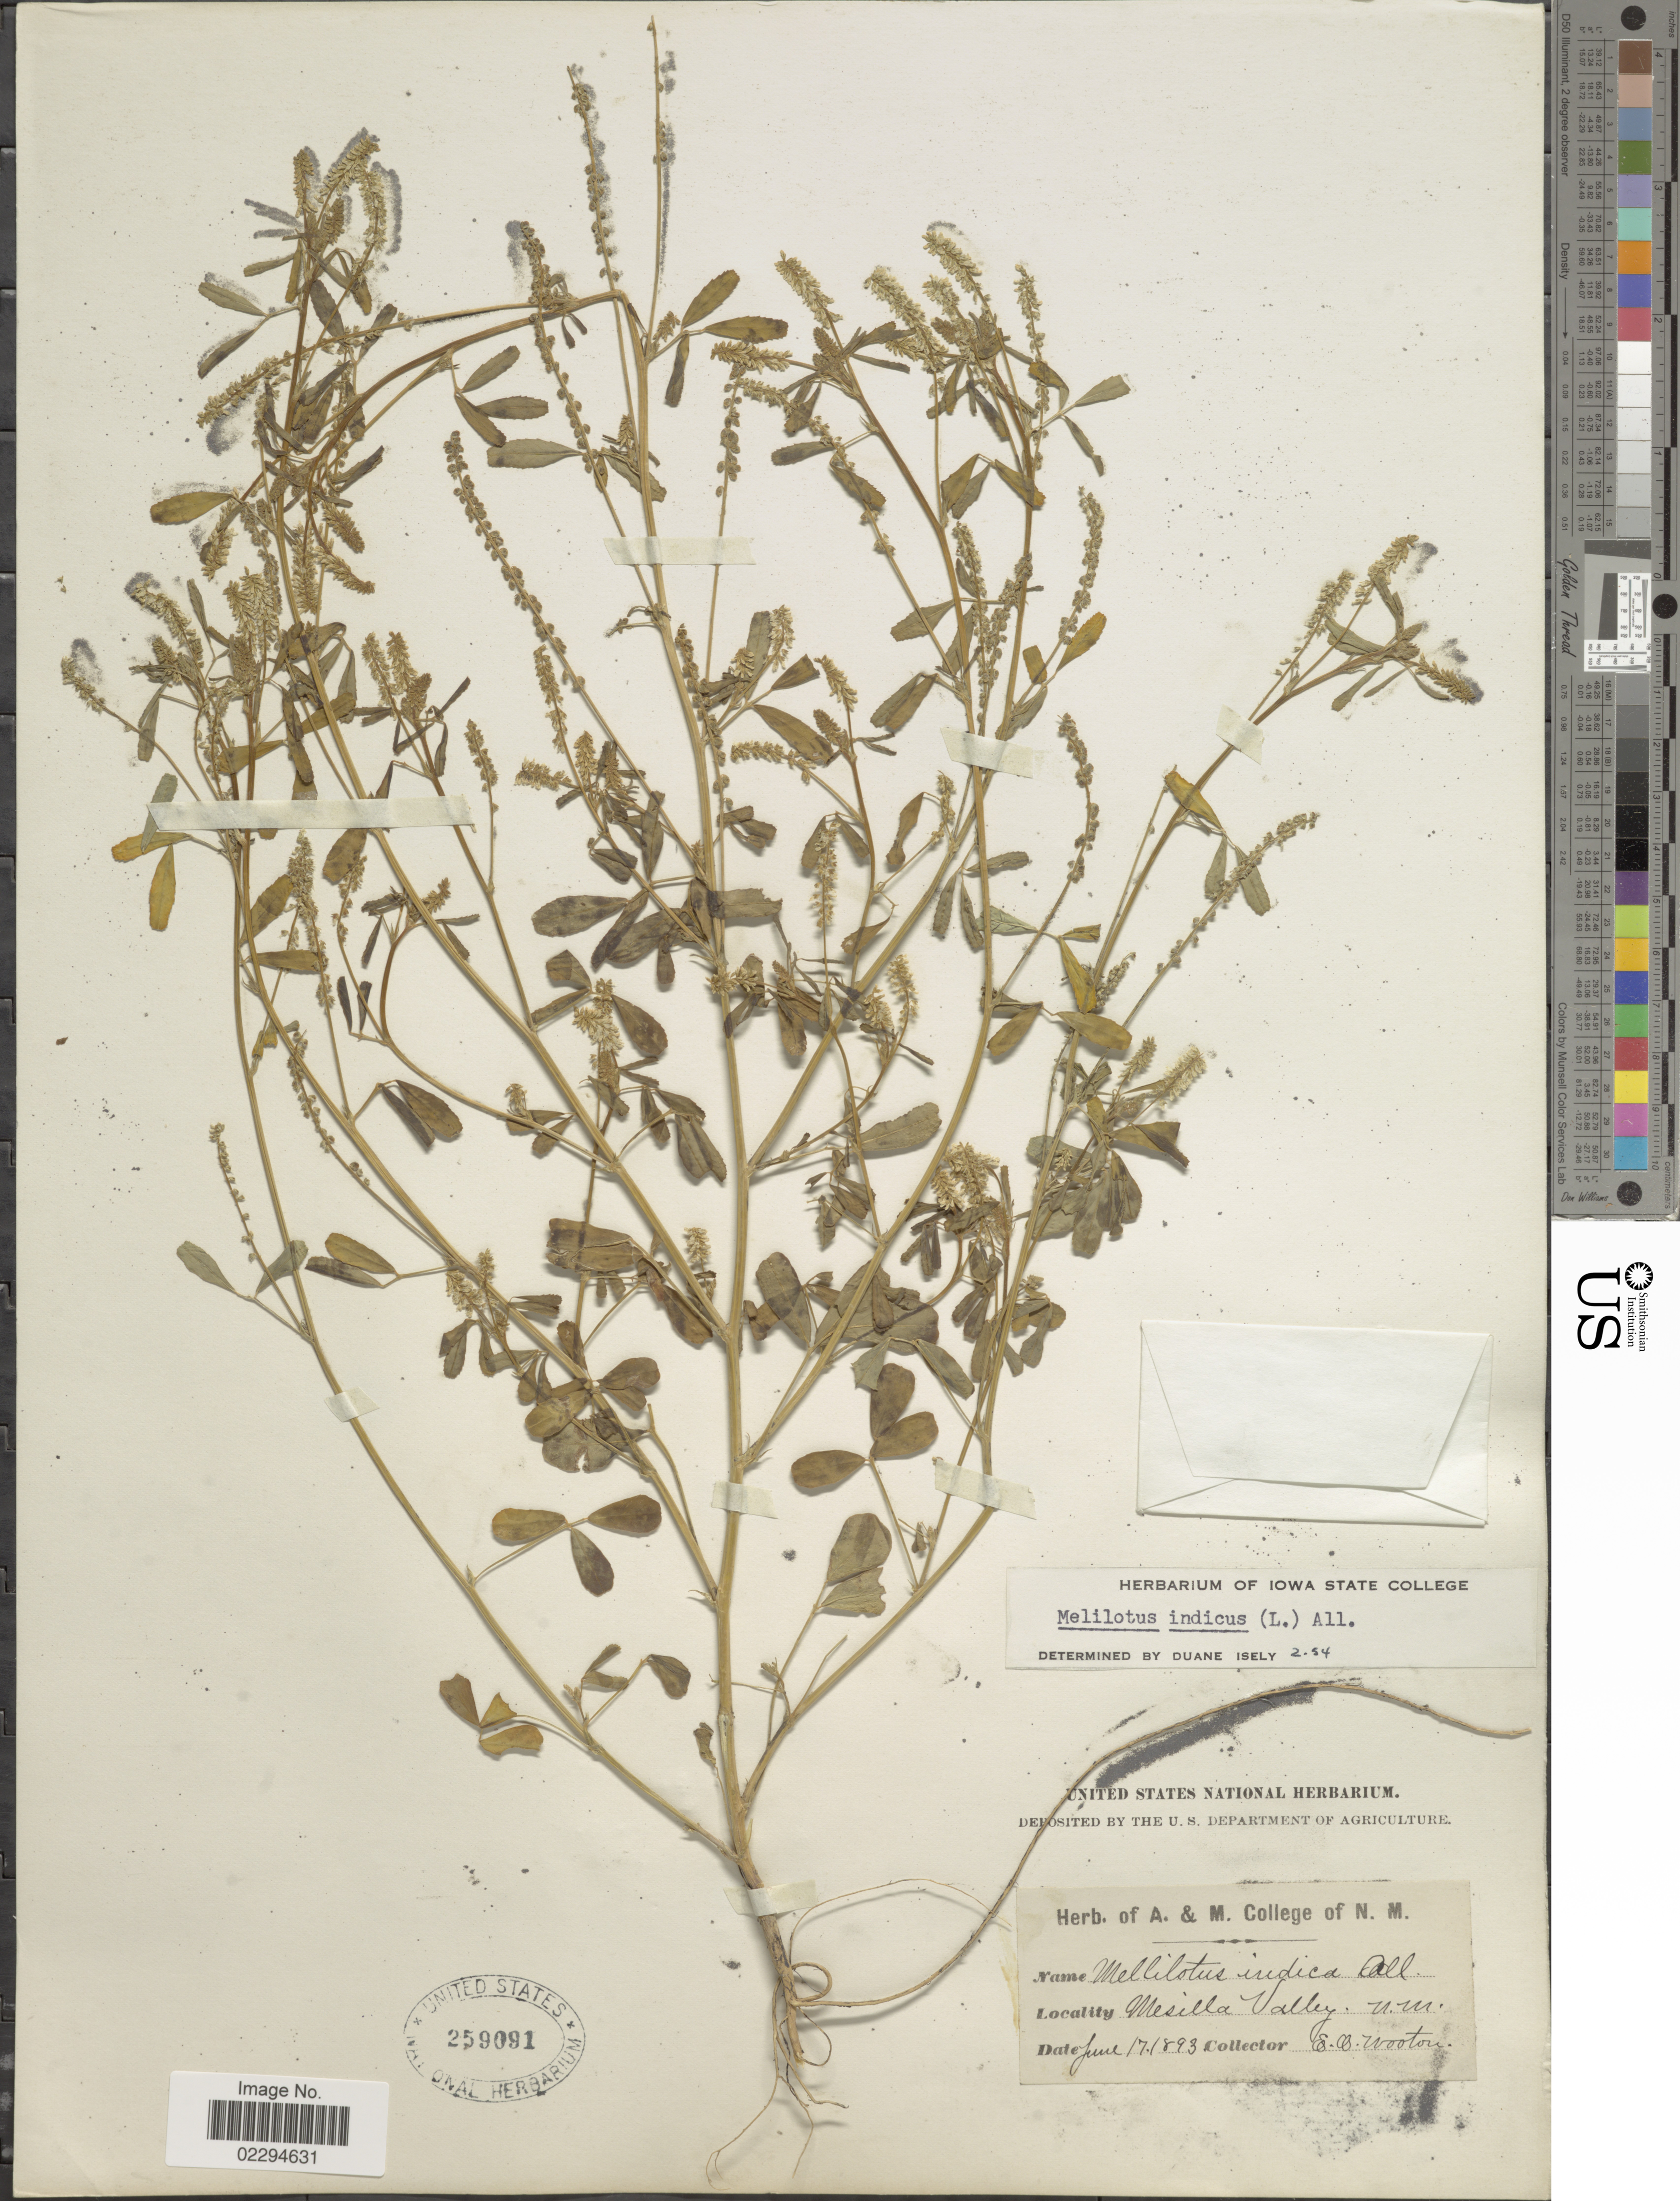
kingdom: Plantae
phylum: Tracheophyta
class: Magnoliopsida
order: Fabales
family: Fabaceae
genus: Melilotus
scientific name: Melilotus indicus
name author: (L.) All.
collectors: E. O. Wooton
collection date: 1893-06-17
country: United States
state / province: New Mexico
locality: Mesilla Valley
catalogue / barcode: US 259091